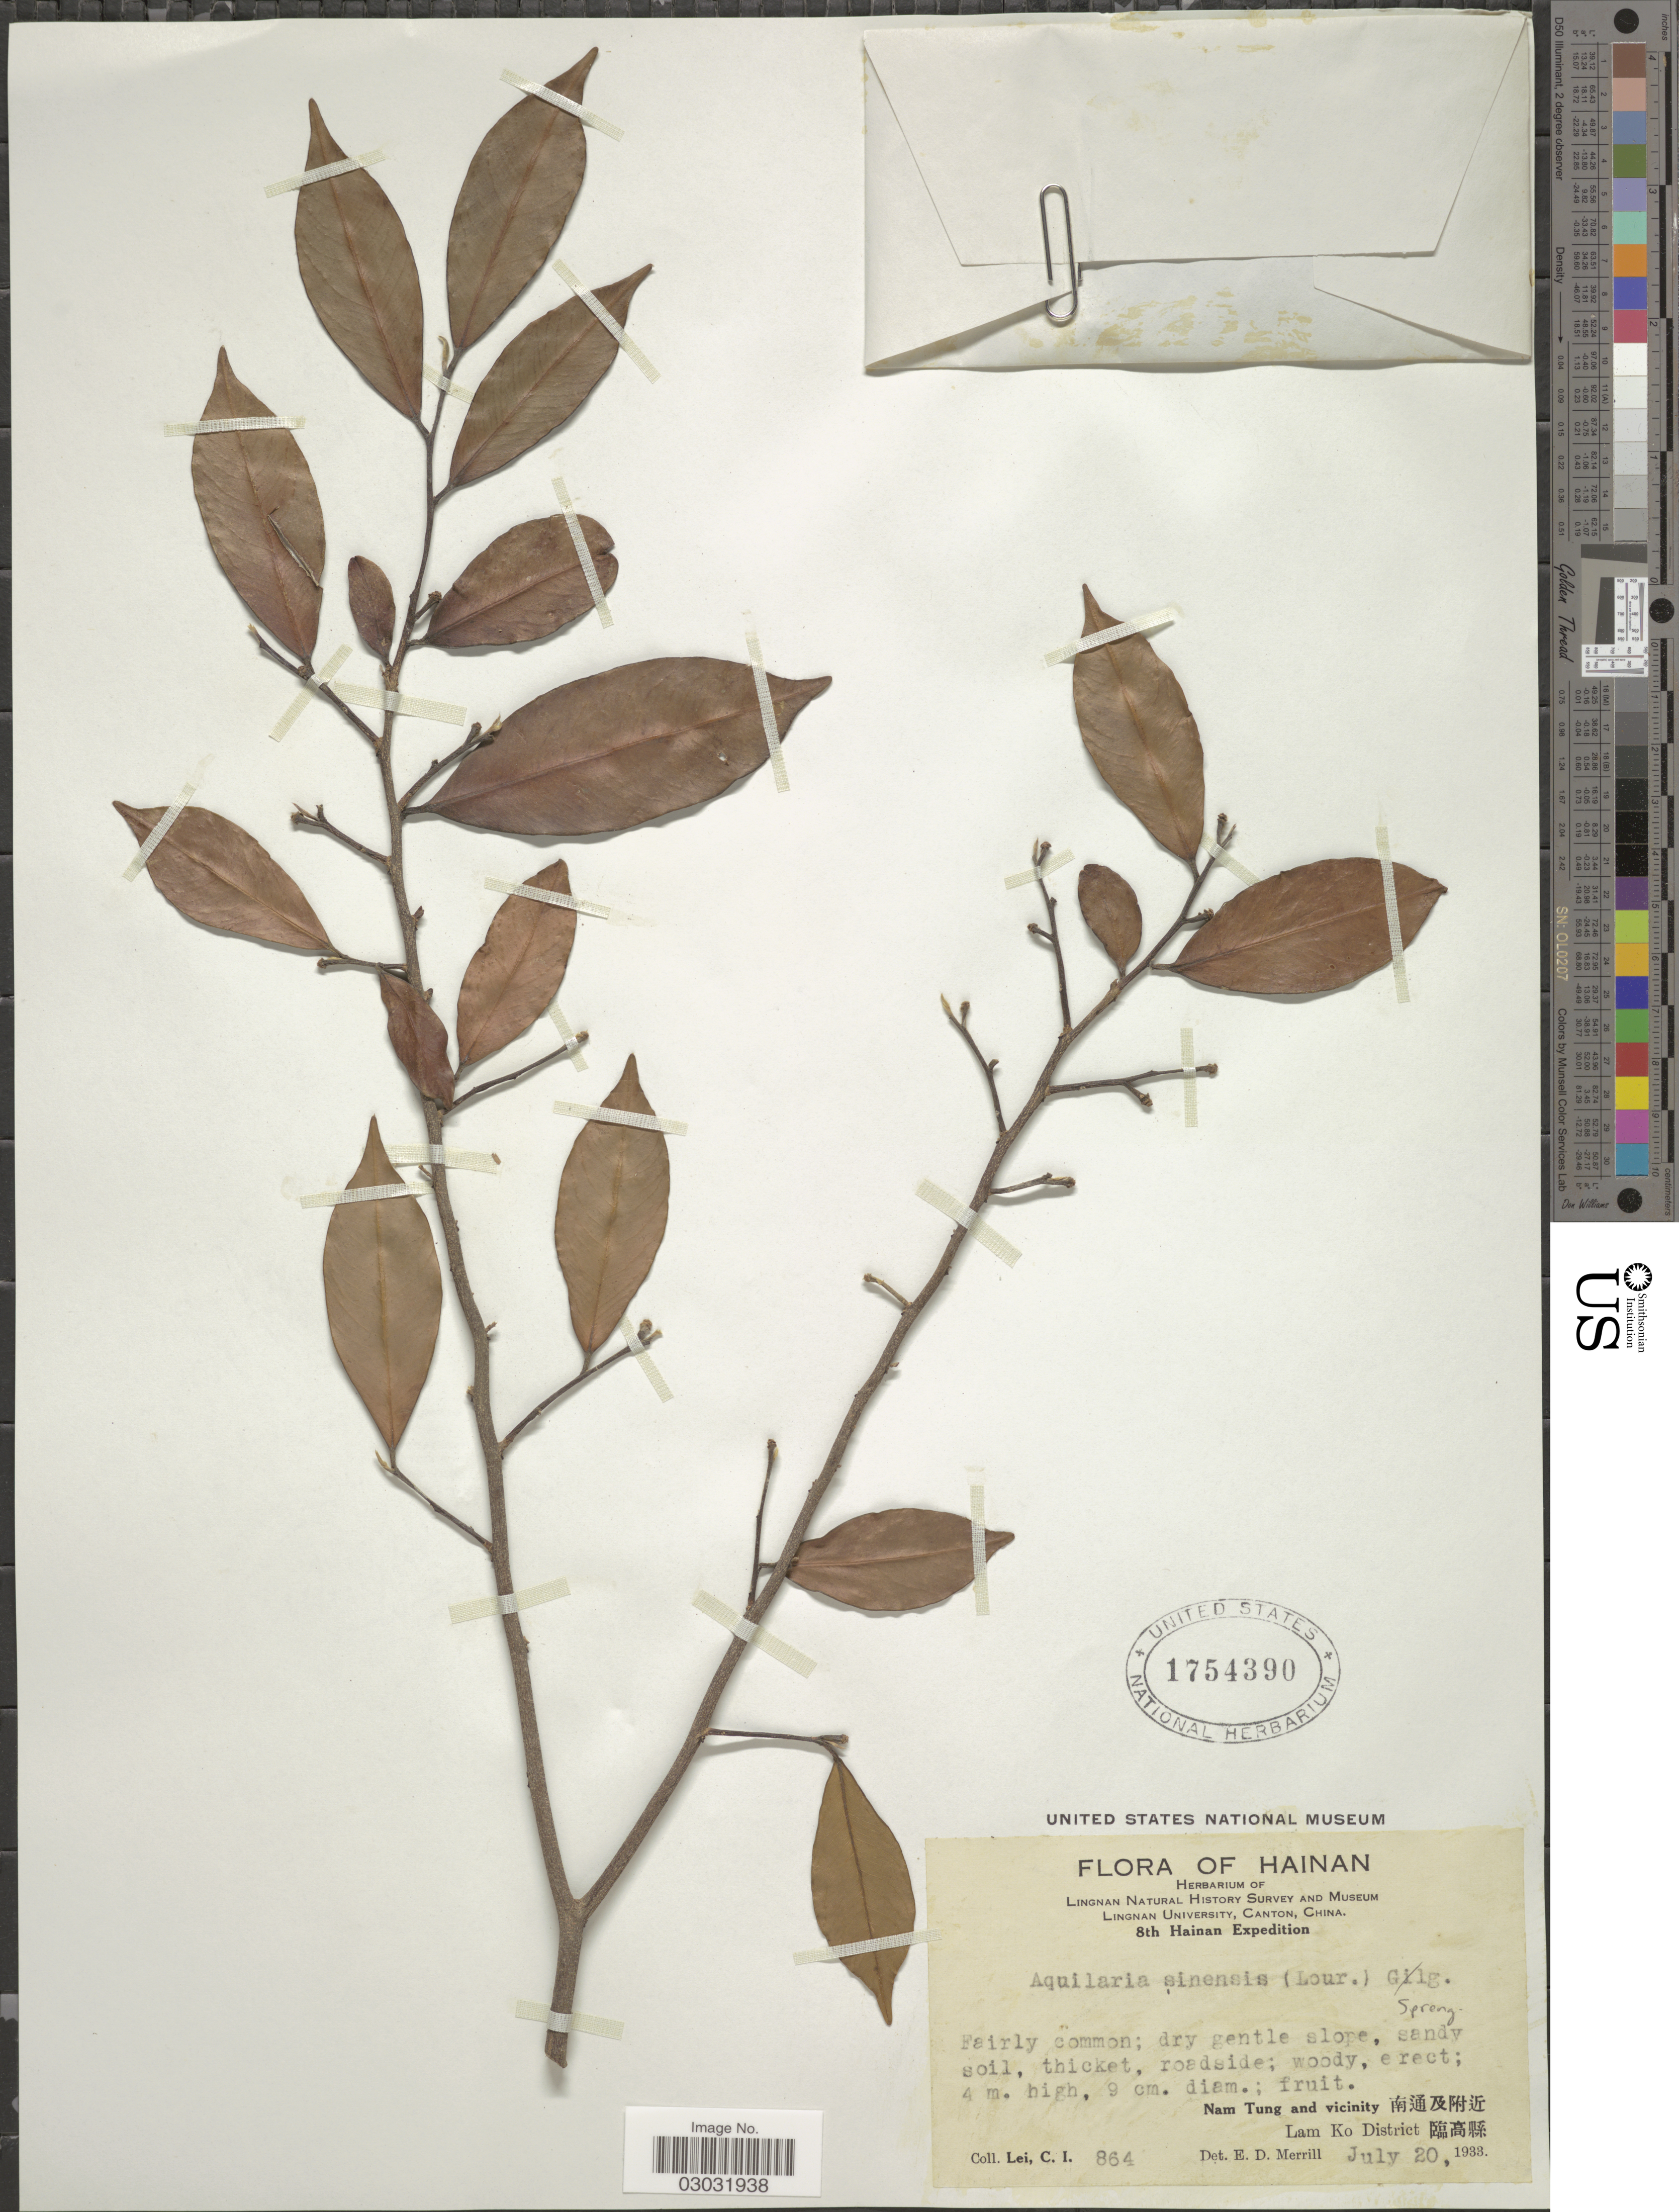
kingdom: Plantae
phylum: Tracheophyta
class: Magnoliopsida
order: Malvales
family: Thymelaeaceae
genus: Aquilaria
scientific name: Aquilaria sinensis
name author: (Lour.) Spreng.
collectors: C. I. Lei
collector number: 864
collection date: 1933-07-20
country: China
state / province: Hainan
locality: Nam Tung and vicinity X. Lam Ko District X.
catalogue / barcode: US 1754390